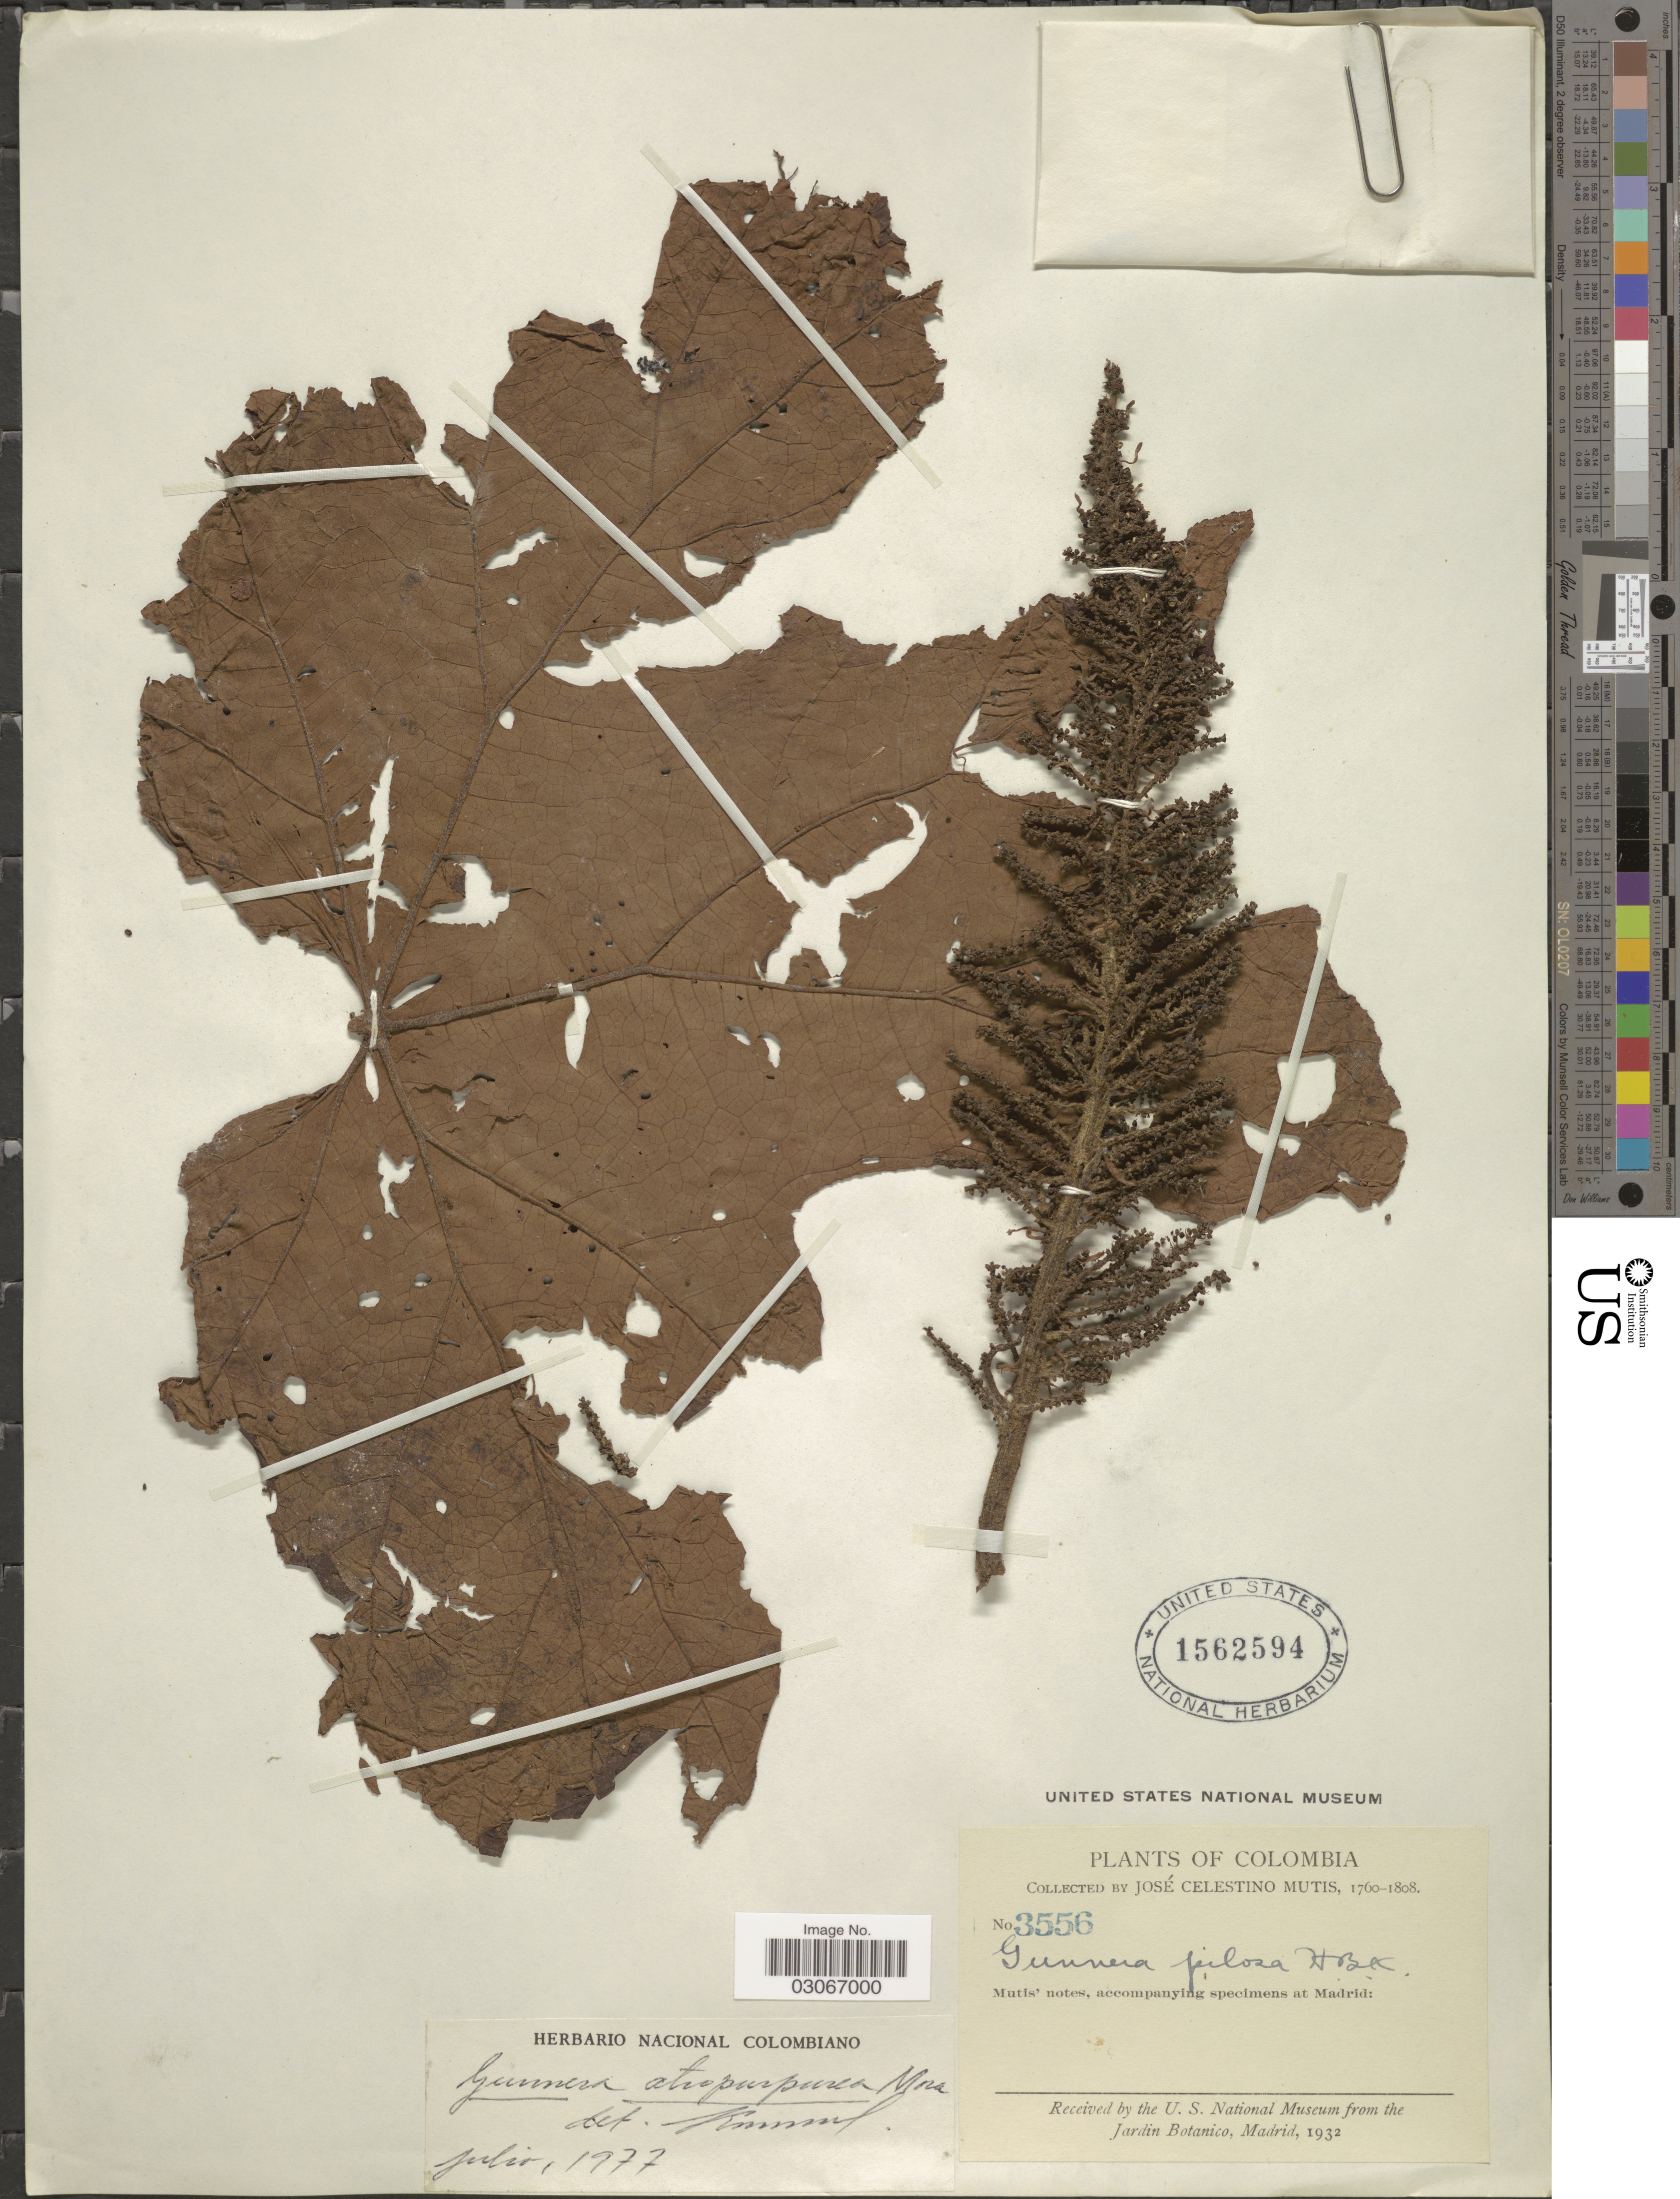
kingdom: Plantae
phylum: Tracheophyta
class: Magnoliopsida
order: Gunnerales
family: Gunneraceae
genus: Gunnera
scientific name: Gunnera atropurpurea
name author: L.E. Mora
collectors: J. C. B. Mutis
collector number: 3556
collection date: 1760/1808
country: Colombia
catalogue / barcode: US 1562594